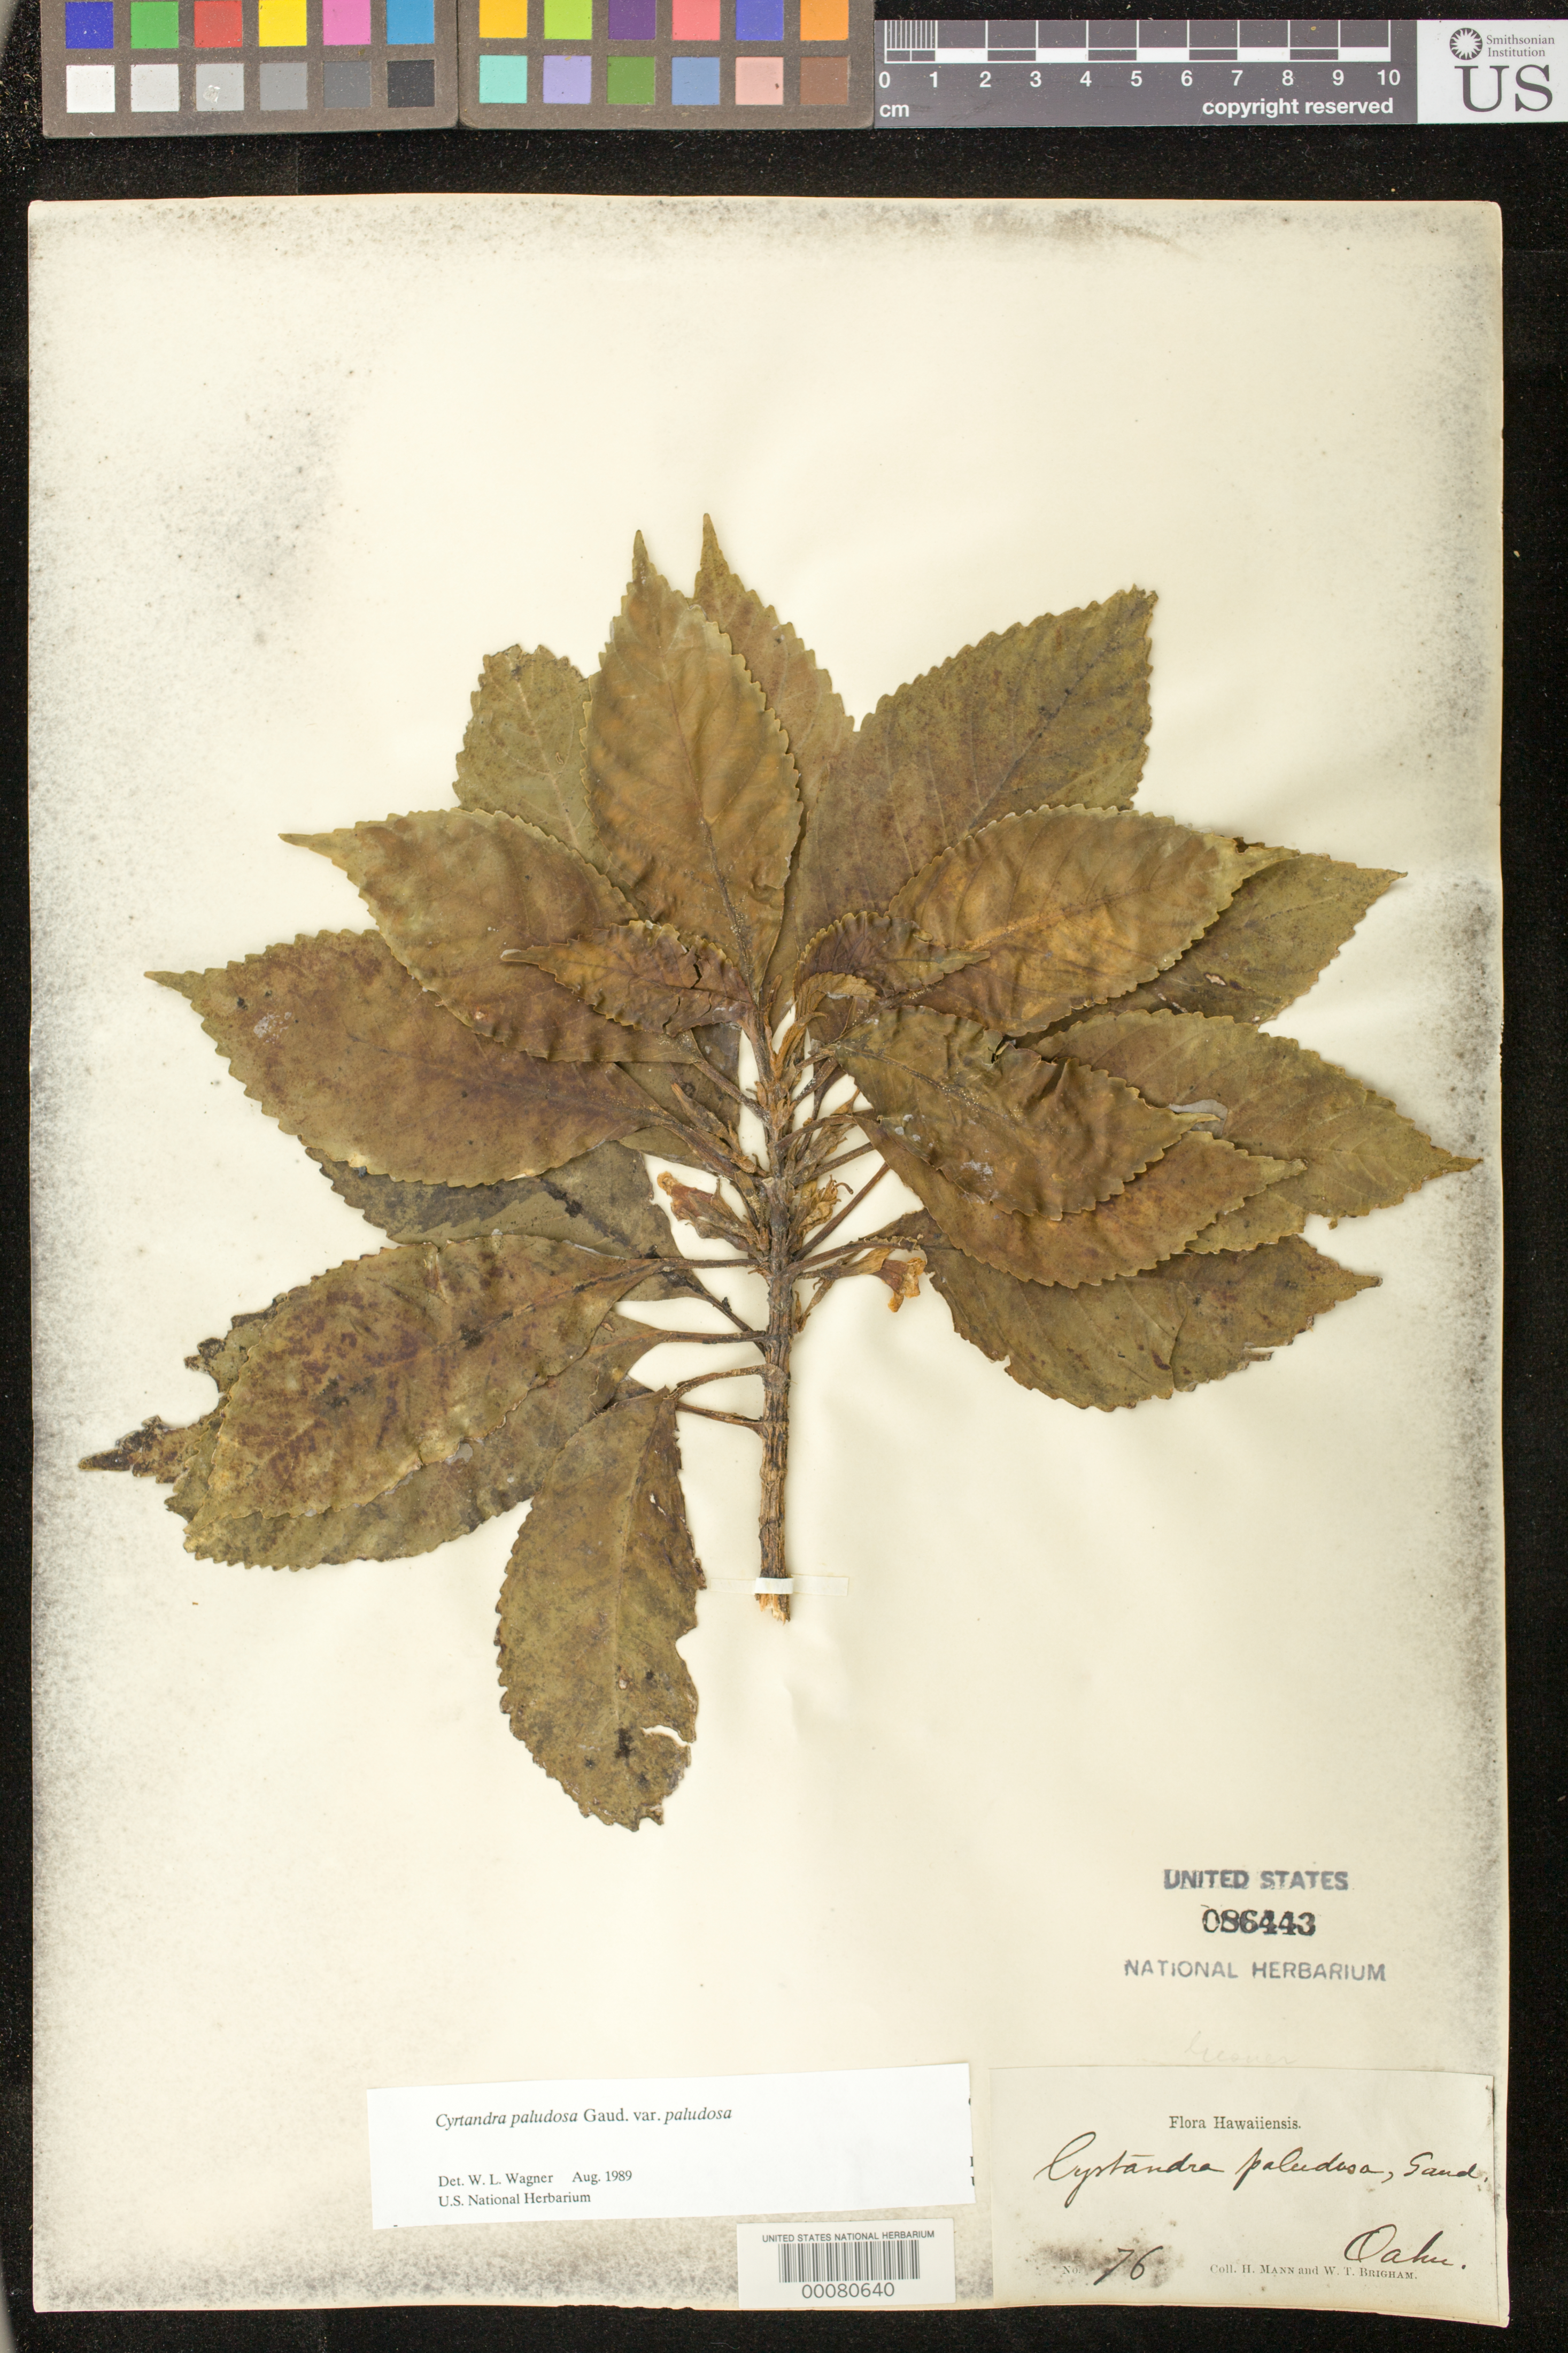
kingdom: Plantae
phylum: Tracheophyta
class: Magnoliopsida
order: Lamiales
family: Gesneriaceae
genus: Cyrtandra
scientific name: Cyrtandra paludosa var. paludosa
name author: Gaudich.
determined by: Wagner, W. L., (BOT), Smithsonian Institution - National Museum of Natural History (UNITED STATES)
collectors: H. Mann & W. T. Brigham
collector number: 76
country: United States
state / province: Hawaii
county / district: Honolulu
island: Oahu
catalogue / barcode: US 86443